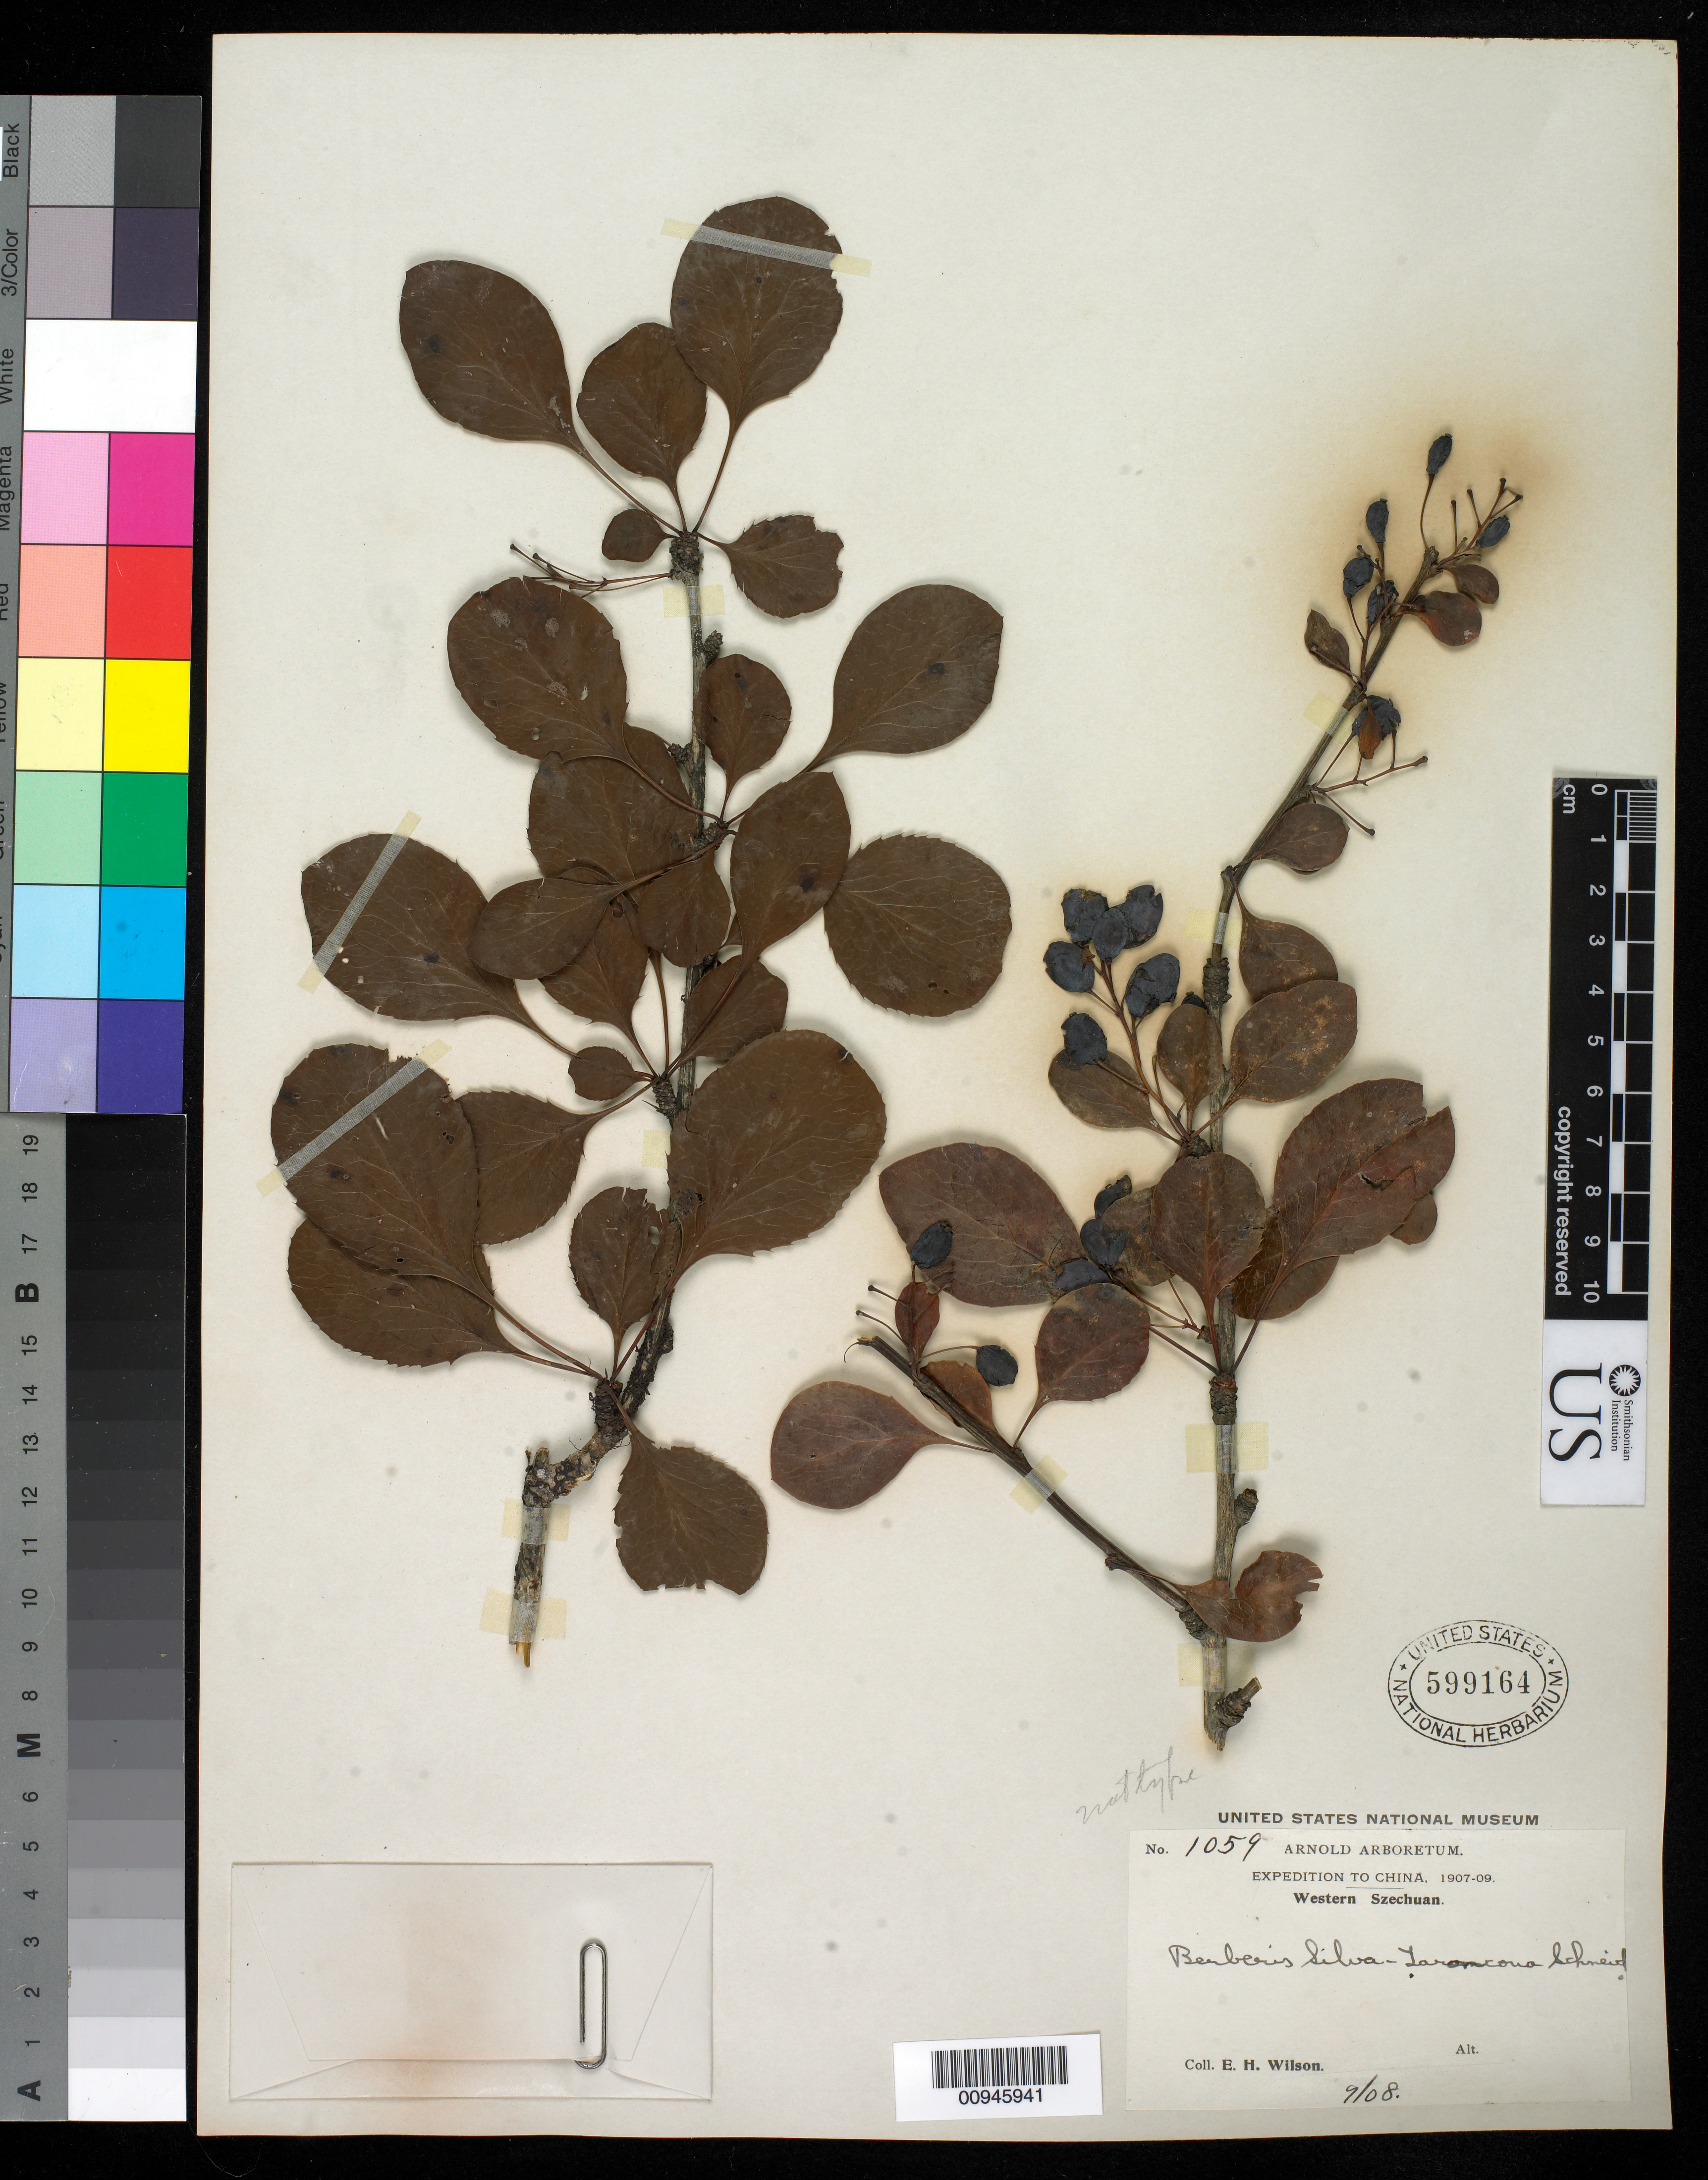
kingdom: Plantae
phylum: Tracheophyta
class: Magnoliopsida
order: Ranunculales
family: Berberidaceae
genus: Berberis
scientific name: Berberis silva-taroucana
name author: C.K. Schneid. in Sarg.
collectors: E. H. Wilson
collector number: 1059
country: China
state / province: Sichuan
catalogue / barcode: US 599164